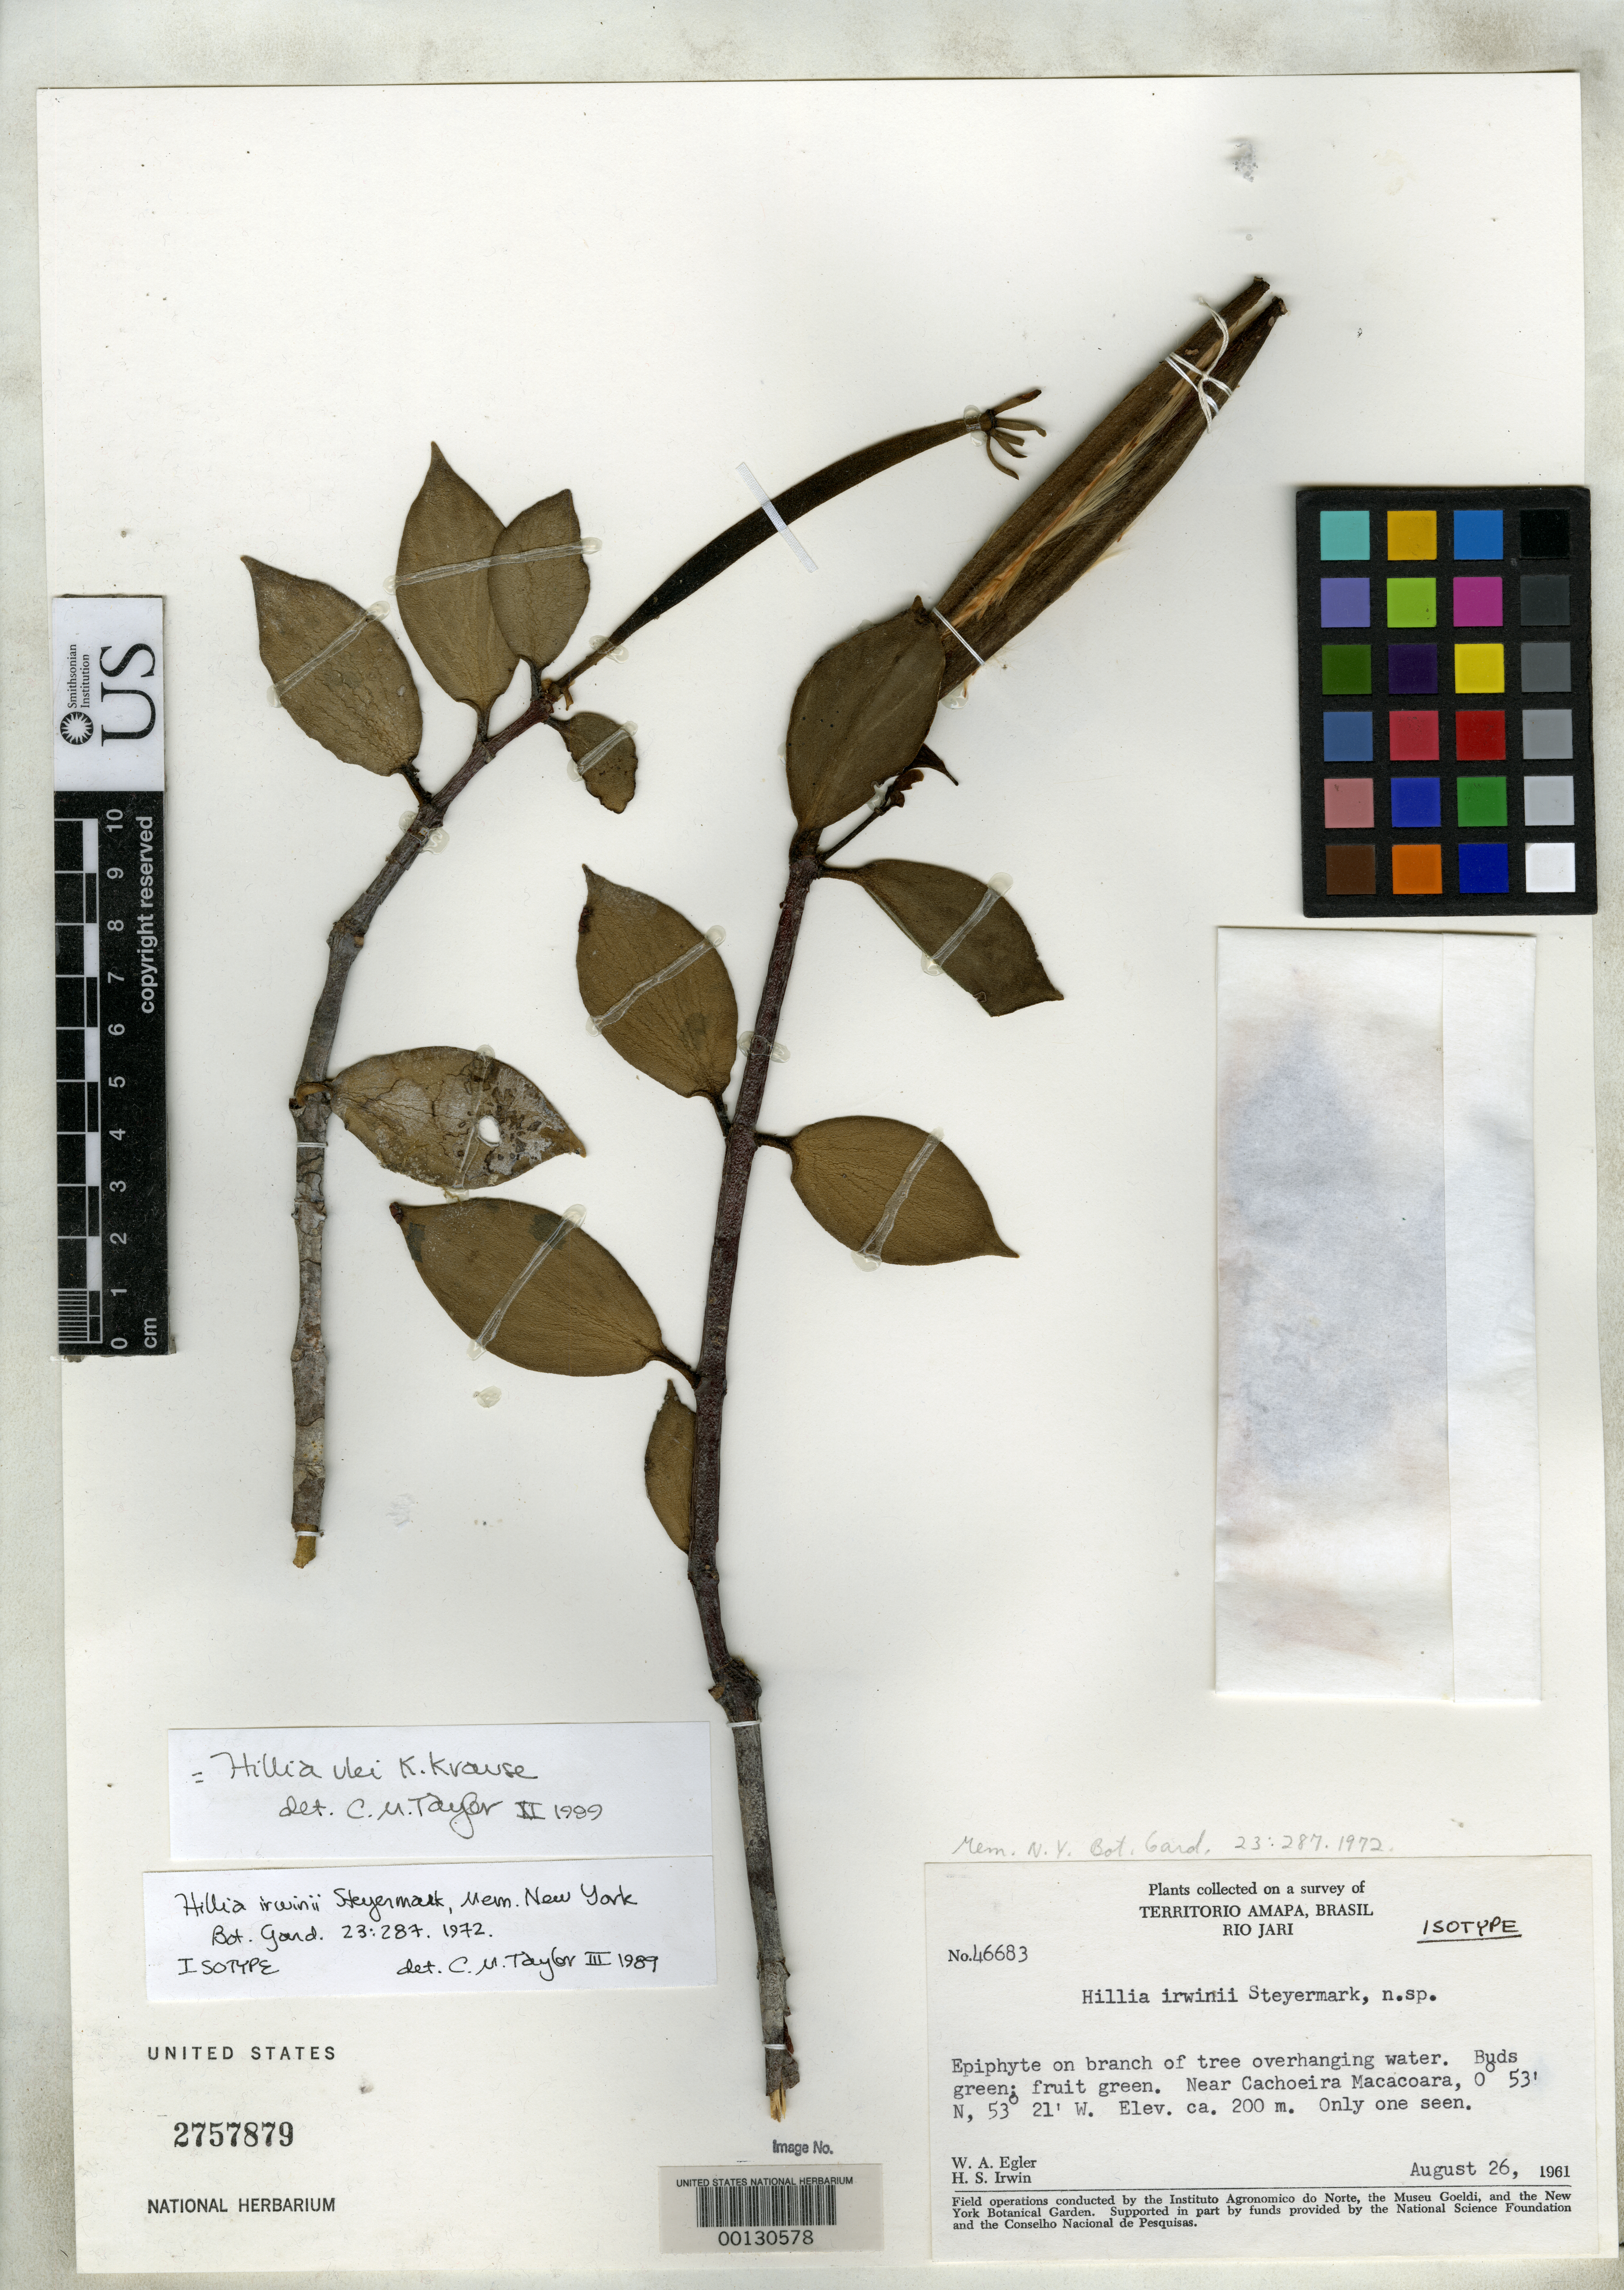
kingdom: Plantae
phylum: Tracheophyta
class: Magnoliopsida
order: Gentianales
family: Rubiaceae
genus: Hillia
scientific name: Hillia irwinii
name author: Steyerm.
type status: Isotype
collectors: W. A. Egler & H. Irwin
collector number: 46683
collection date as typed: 26 Aug 1961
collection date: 1961-08-26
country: Brazil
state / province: Amapá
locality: Near Cachoeira Macacoara.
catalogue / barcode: US 2757879